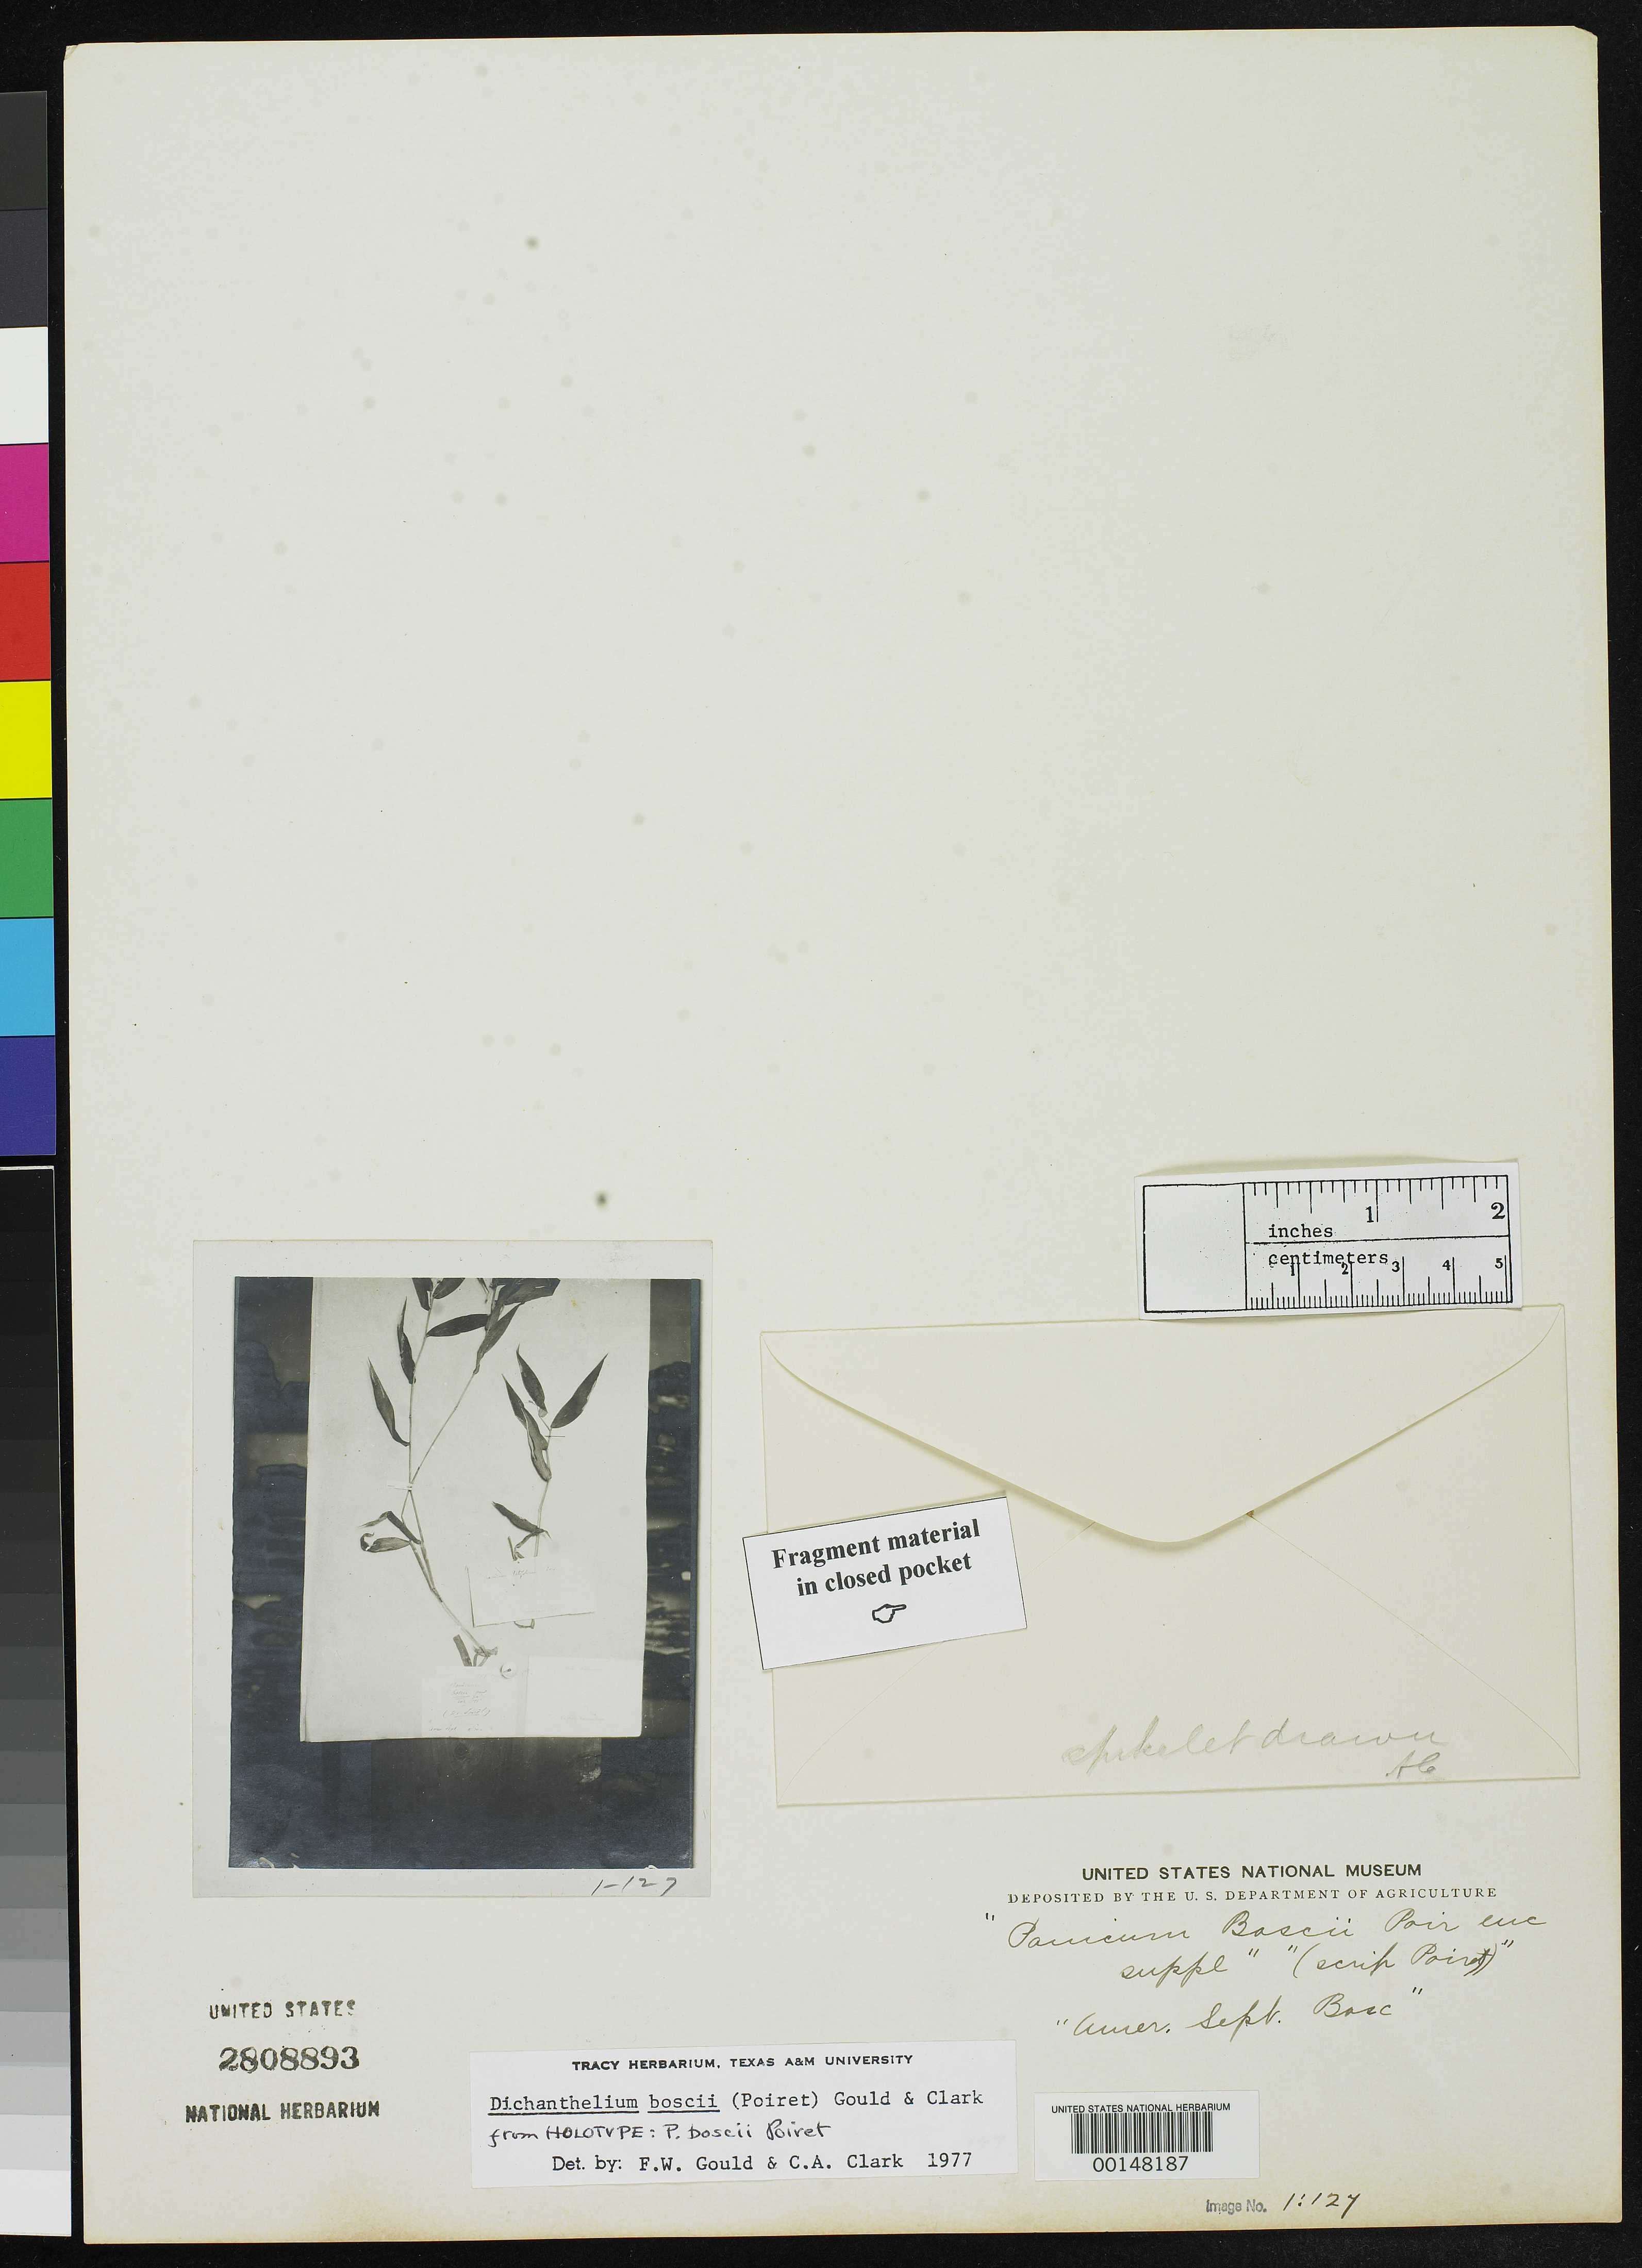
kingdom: Plantae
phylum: Tracheophyta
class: Liliopsida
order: Poales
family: Poaceae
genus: Panicum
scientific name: Panicum boscii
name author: Poir. in Lam.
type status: Type Fragment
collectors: L. A. G. Bosc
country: United States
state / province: North Carolina / South Carolina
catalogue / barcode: US 2808893